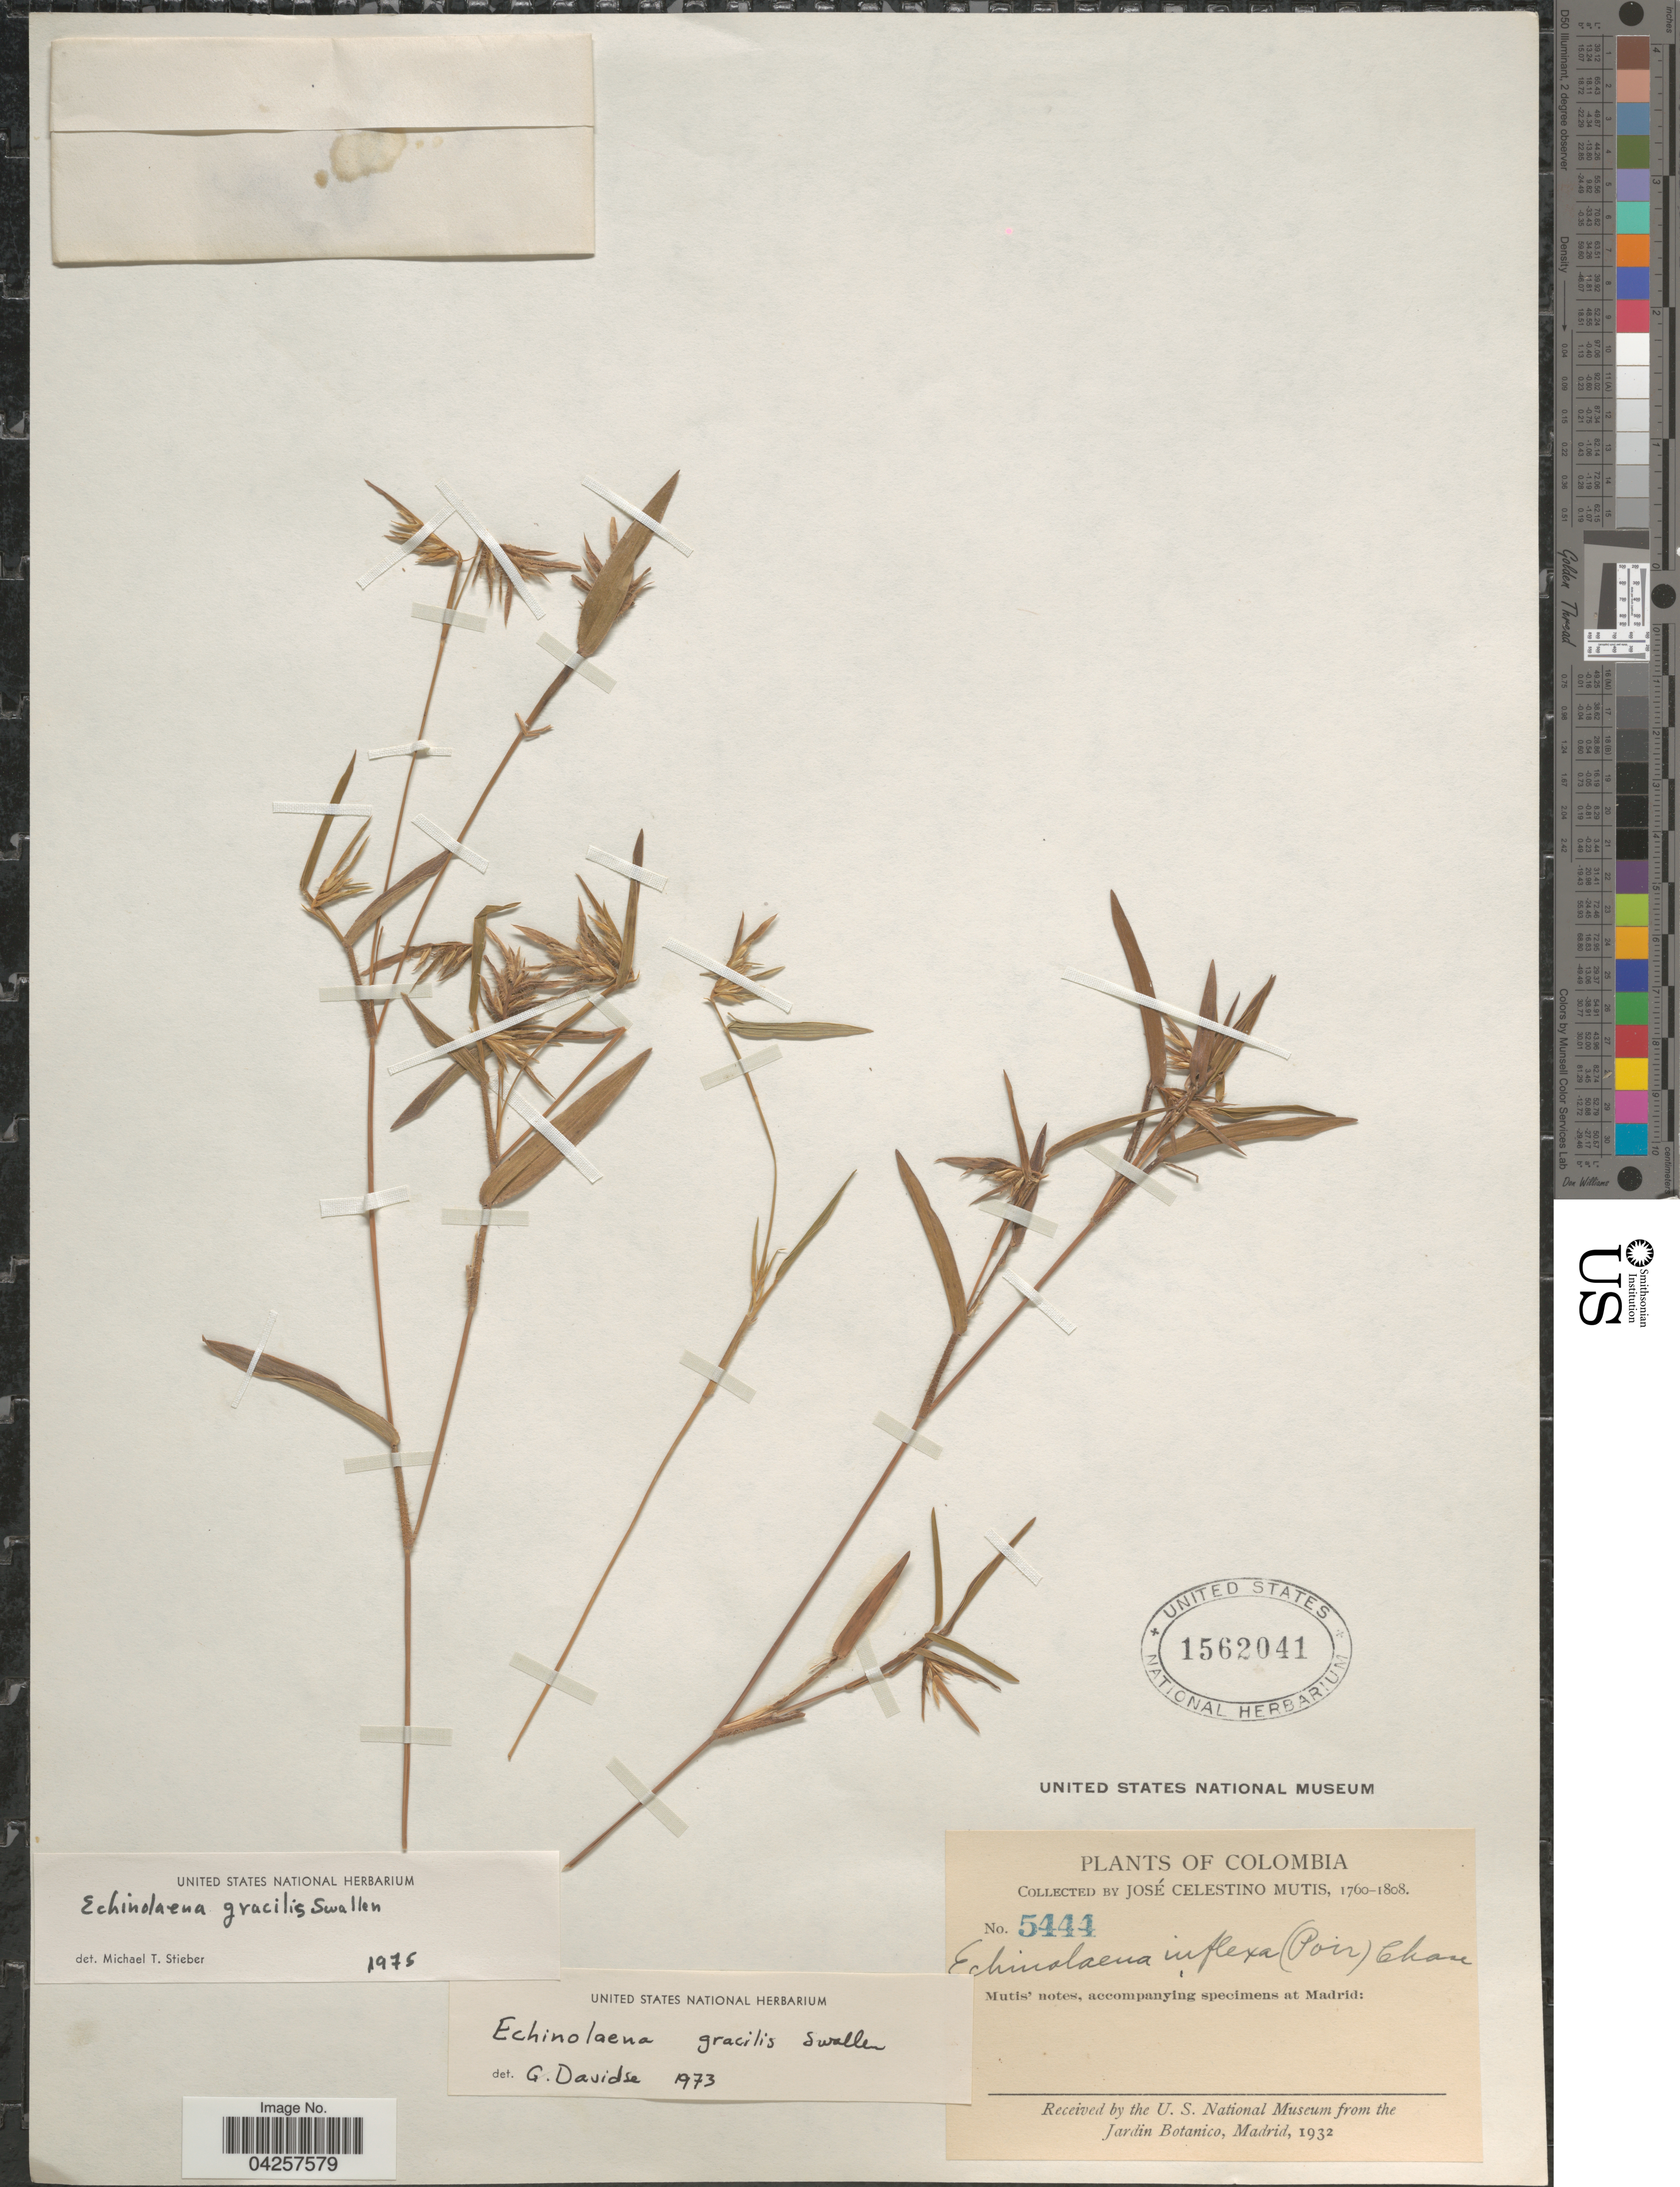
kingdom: Plantae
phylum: Tracheophyta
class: Liliopsida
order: Poales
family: Poaceae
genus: Echinolaena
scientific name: Echinolaena inflexa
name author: (Poir.) Chase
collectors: J. C. B. Mutis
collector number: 5444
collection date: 1760/1808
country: Colombia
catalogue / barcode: US 1562041